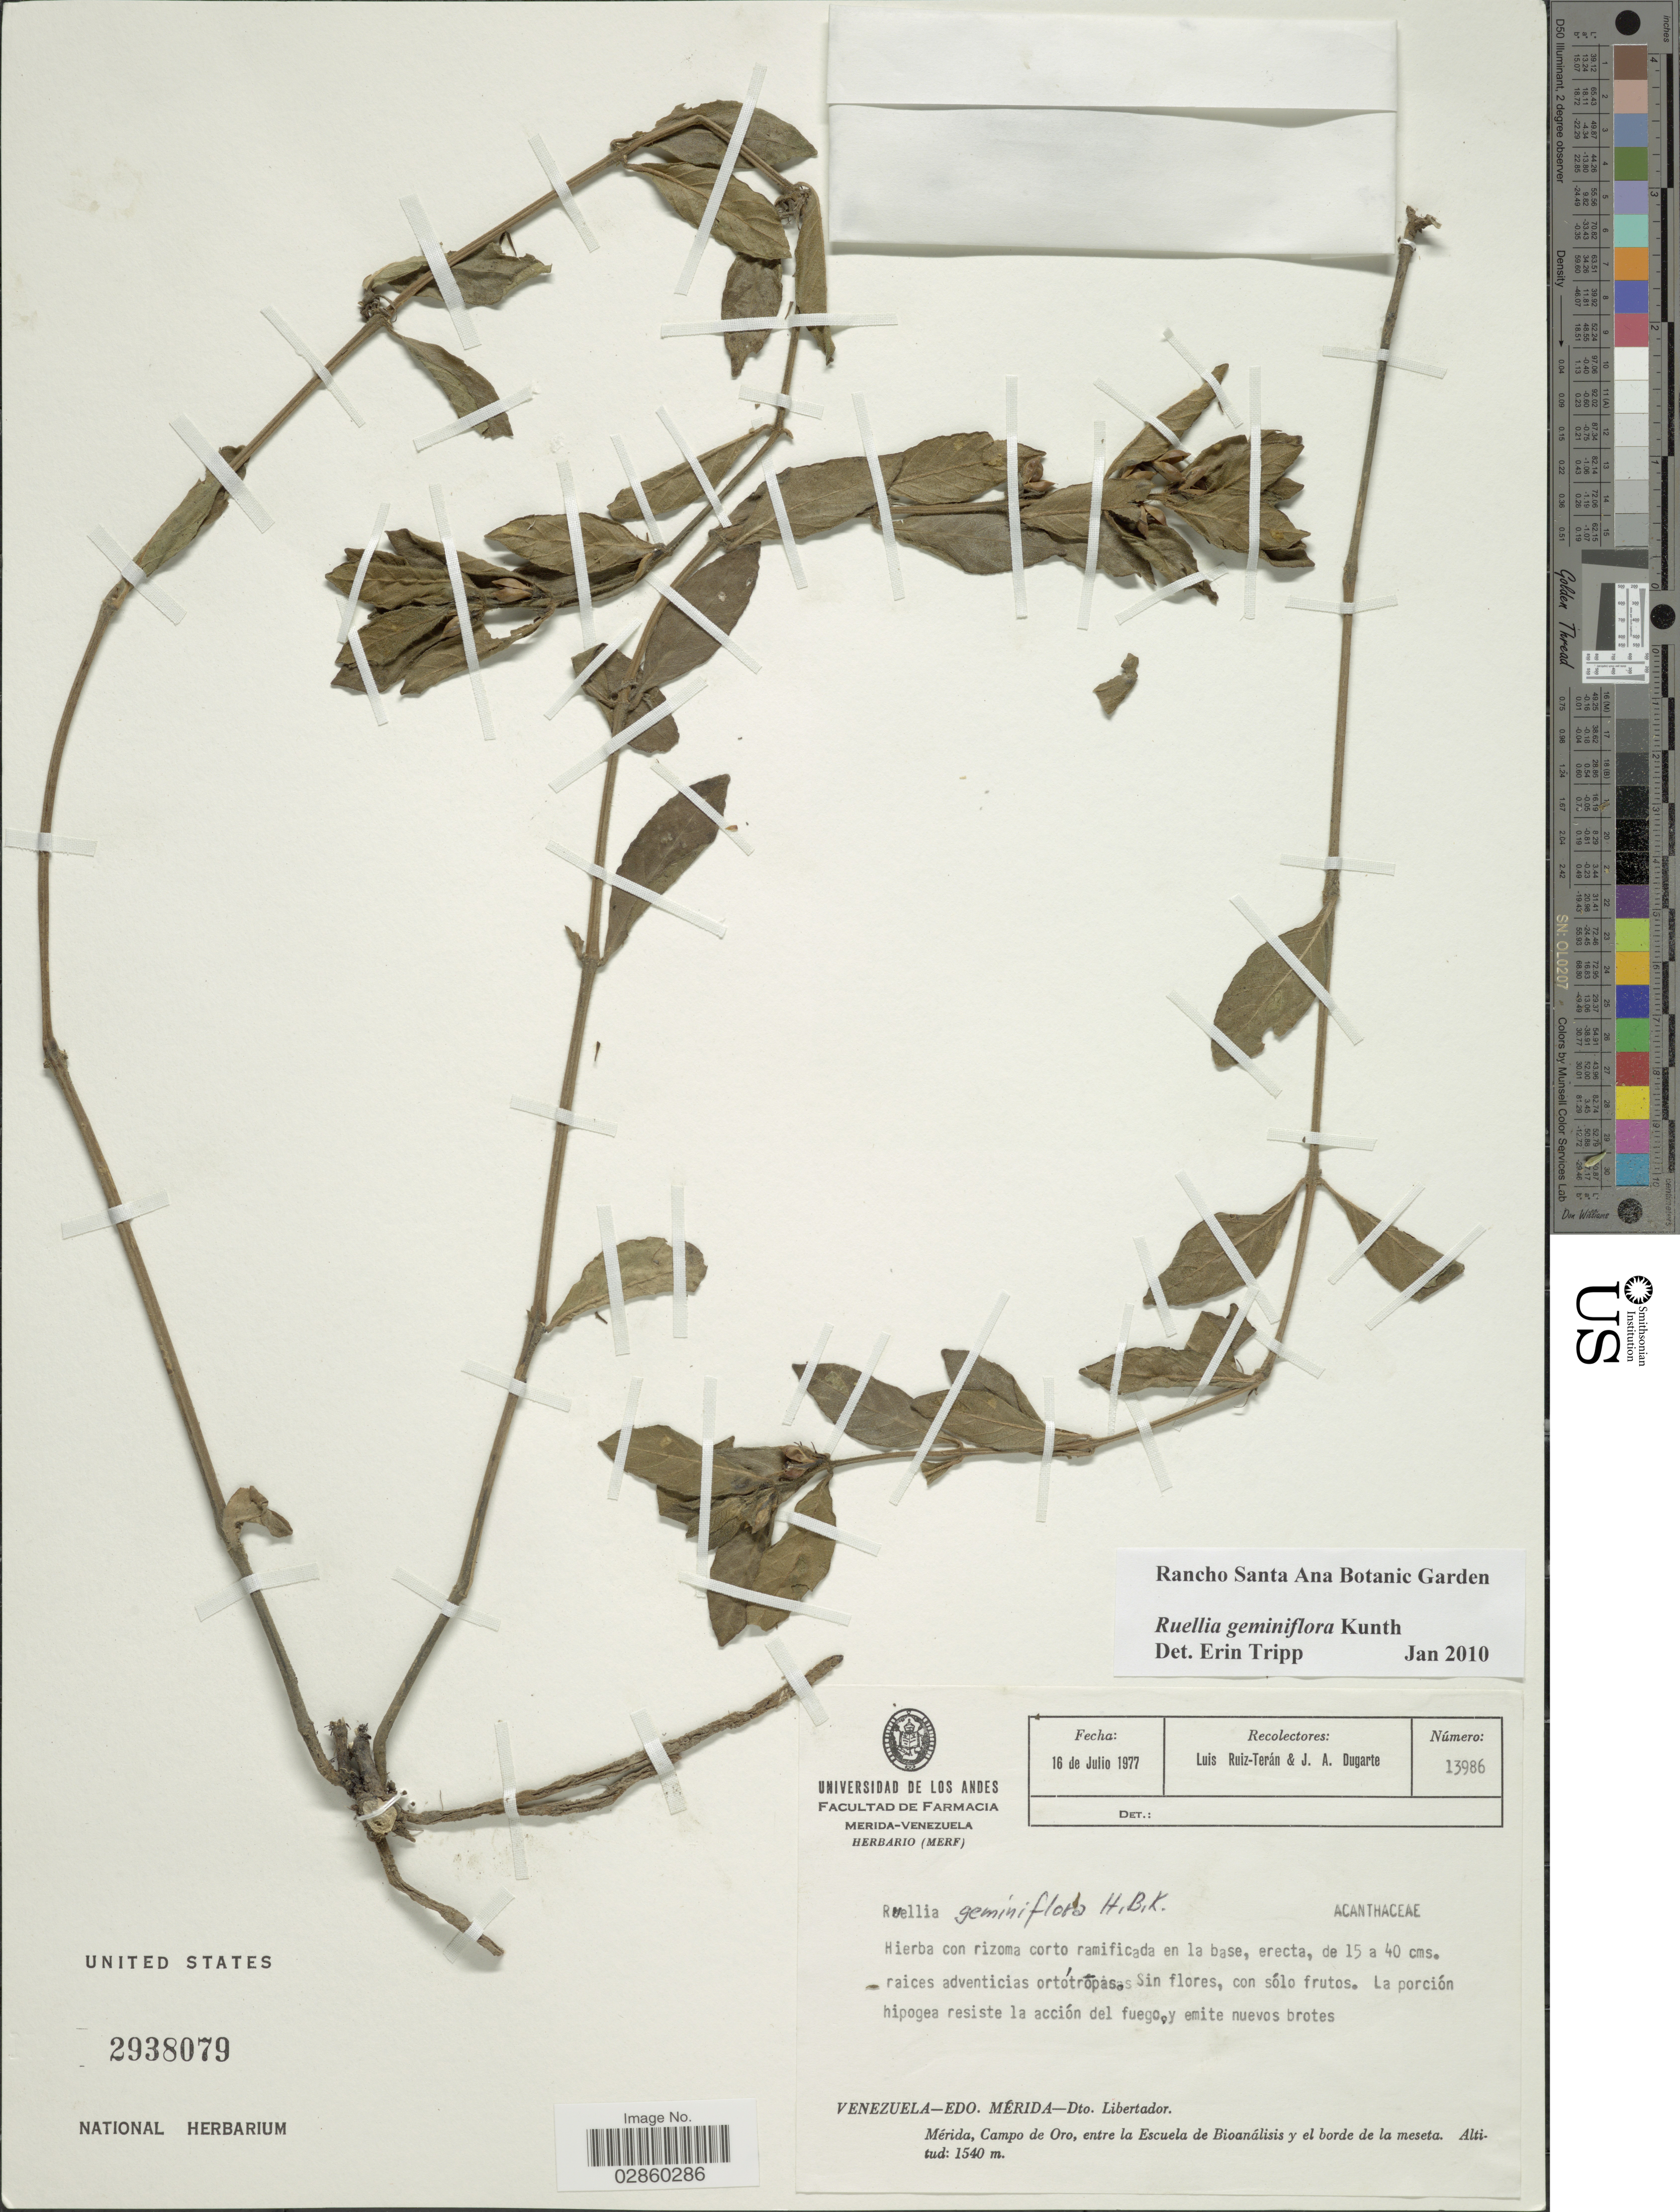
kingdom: Plantae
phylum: Tracheophyta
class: Magnoliopsida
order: Lamiales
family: Acanthaceae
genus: Ruellia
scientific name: Ruellia geminiflora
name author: Kunth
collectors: L. E. Ruíz-Terán & J. Dugarte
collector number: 13986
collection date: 1977-07-16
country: Venezuela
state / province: Mérida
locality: Dto. Libertador, Mérida, Campo de Oro, entre la Escuela de Bioanálisis y el borde de la meseta.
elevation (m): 1540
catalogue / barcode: US 2938079